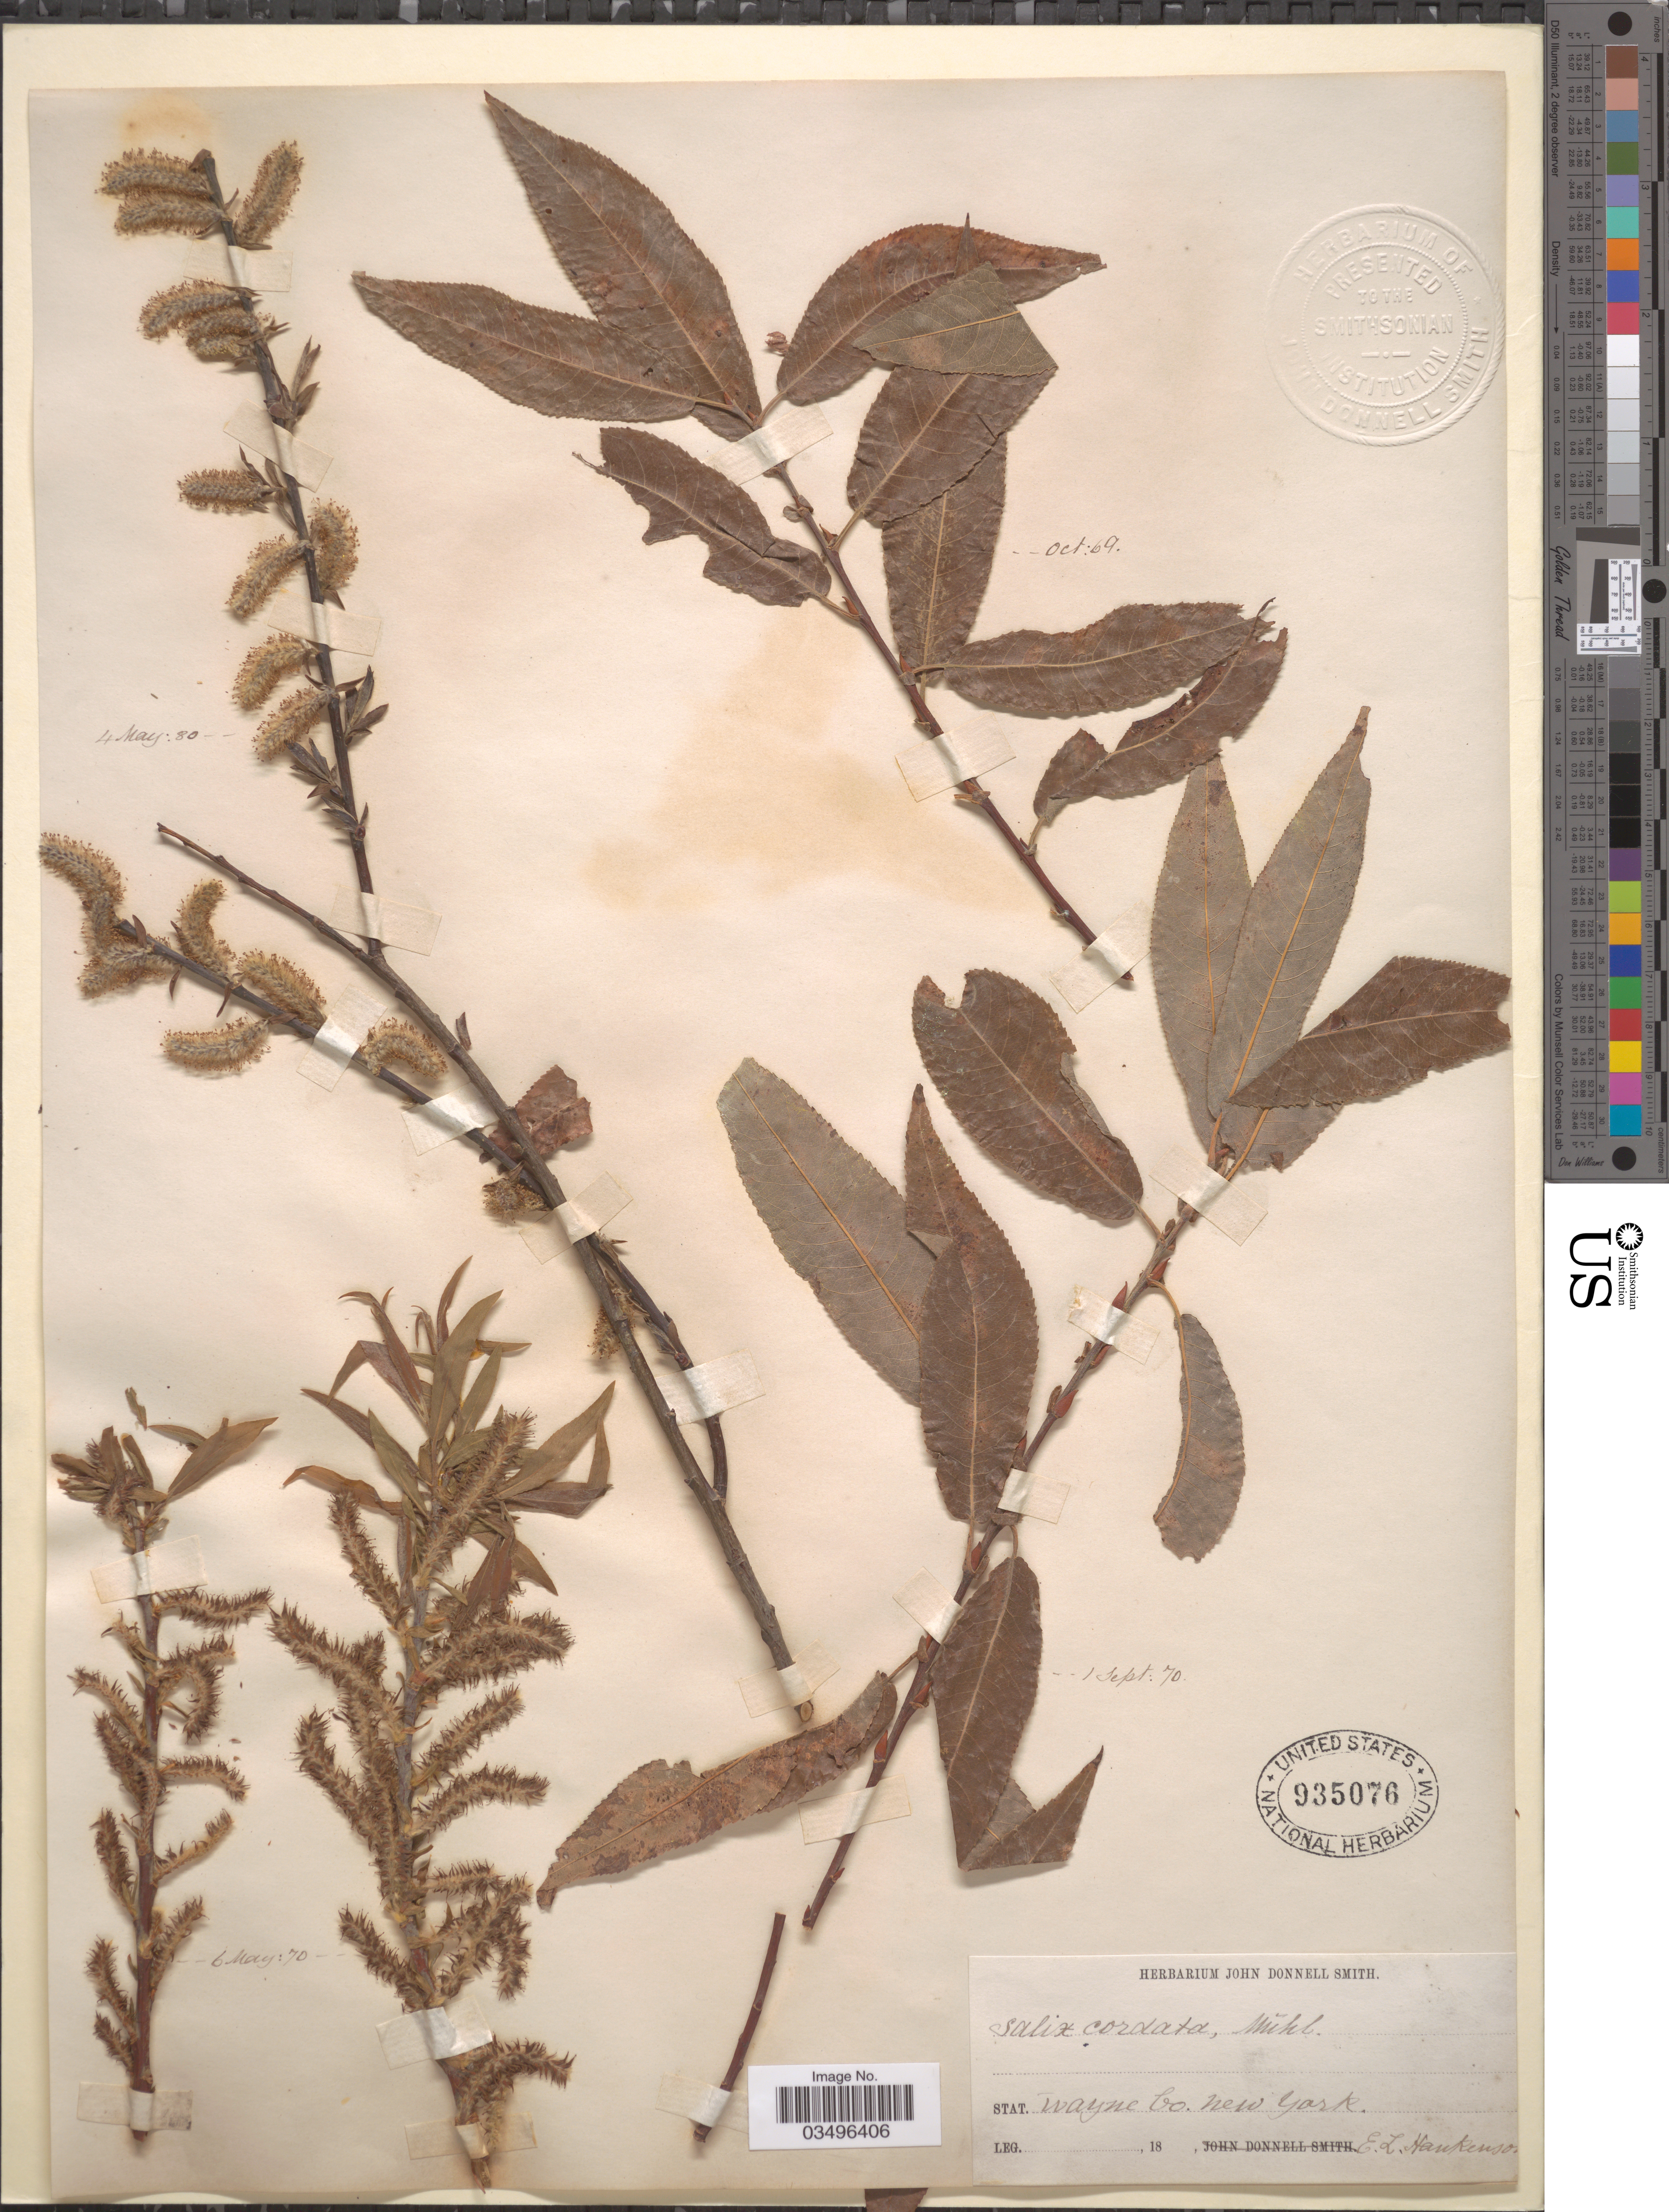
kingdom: Plantae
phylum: Tracheophyta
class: Magnoliopsida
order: Malpighiales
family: Salicaceae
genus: Salix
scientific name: Salix cordata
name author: Michx.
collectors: E. Hankenson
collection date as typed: Transcribed d/m/y: 4/5/80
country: United States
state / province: New York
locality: Stat. Wayne Co.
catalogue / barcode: US 935076